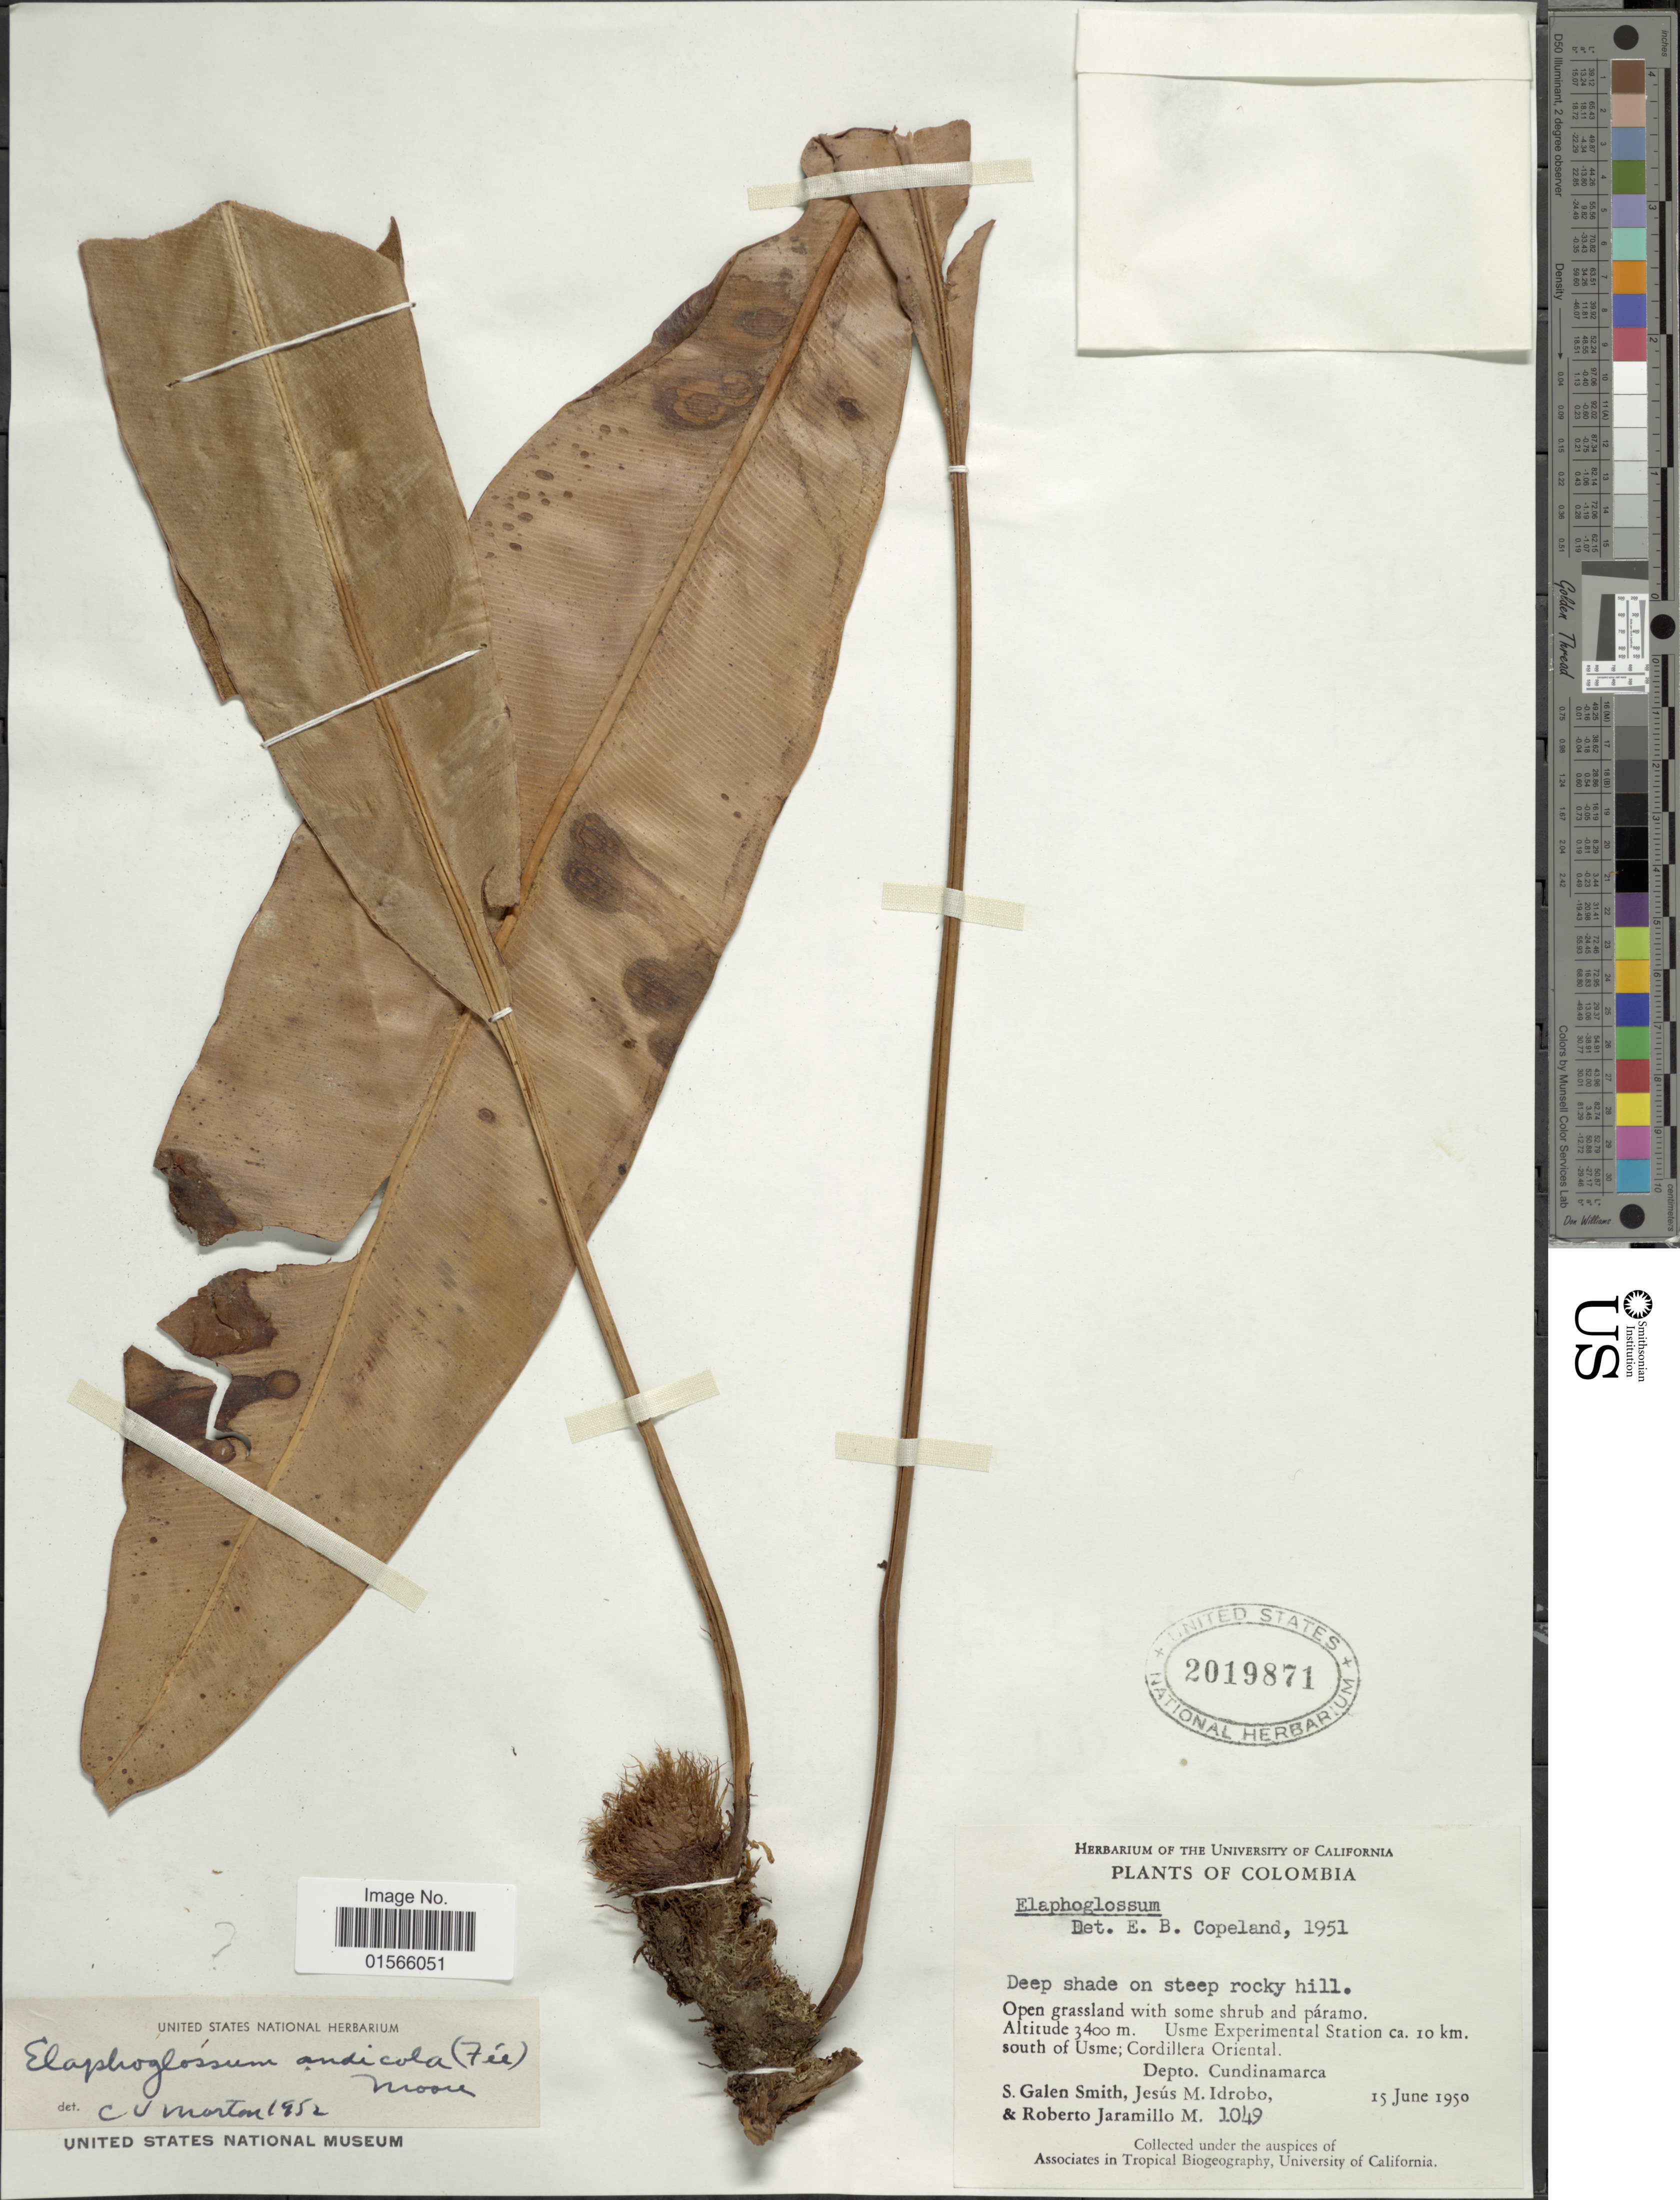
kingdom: Plantae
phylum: Tracheophyta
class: Polypodiopsida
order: Polypodiales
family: Dryopteridaceae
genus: Elaphoglossum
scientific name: Elaphoglossum andicola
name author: (Fée) T. Moore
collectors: S. G. Smith, J. M. Idrobo & R. Jaramillo M.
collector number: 1049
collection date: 1950-06-15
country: Colombia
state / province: Cundinamarca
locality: Open grassland with some shrub and páramo. Usme Experimental Station ca. 10 km. south of Usme; Cordillera oriental, Depto. Cundinamarca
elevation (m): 3400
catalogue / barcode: US 2019871